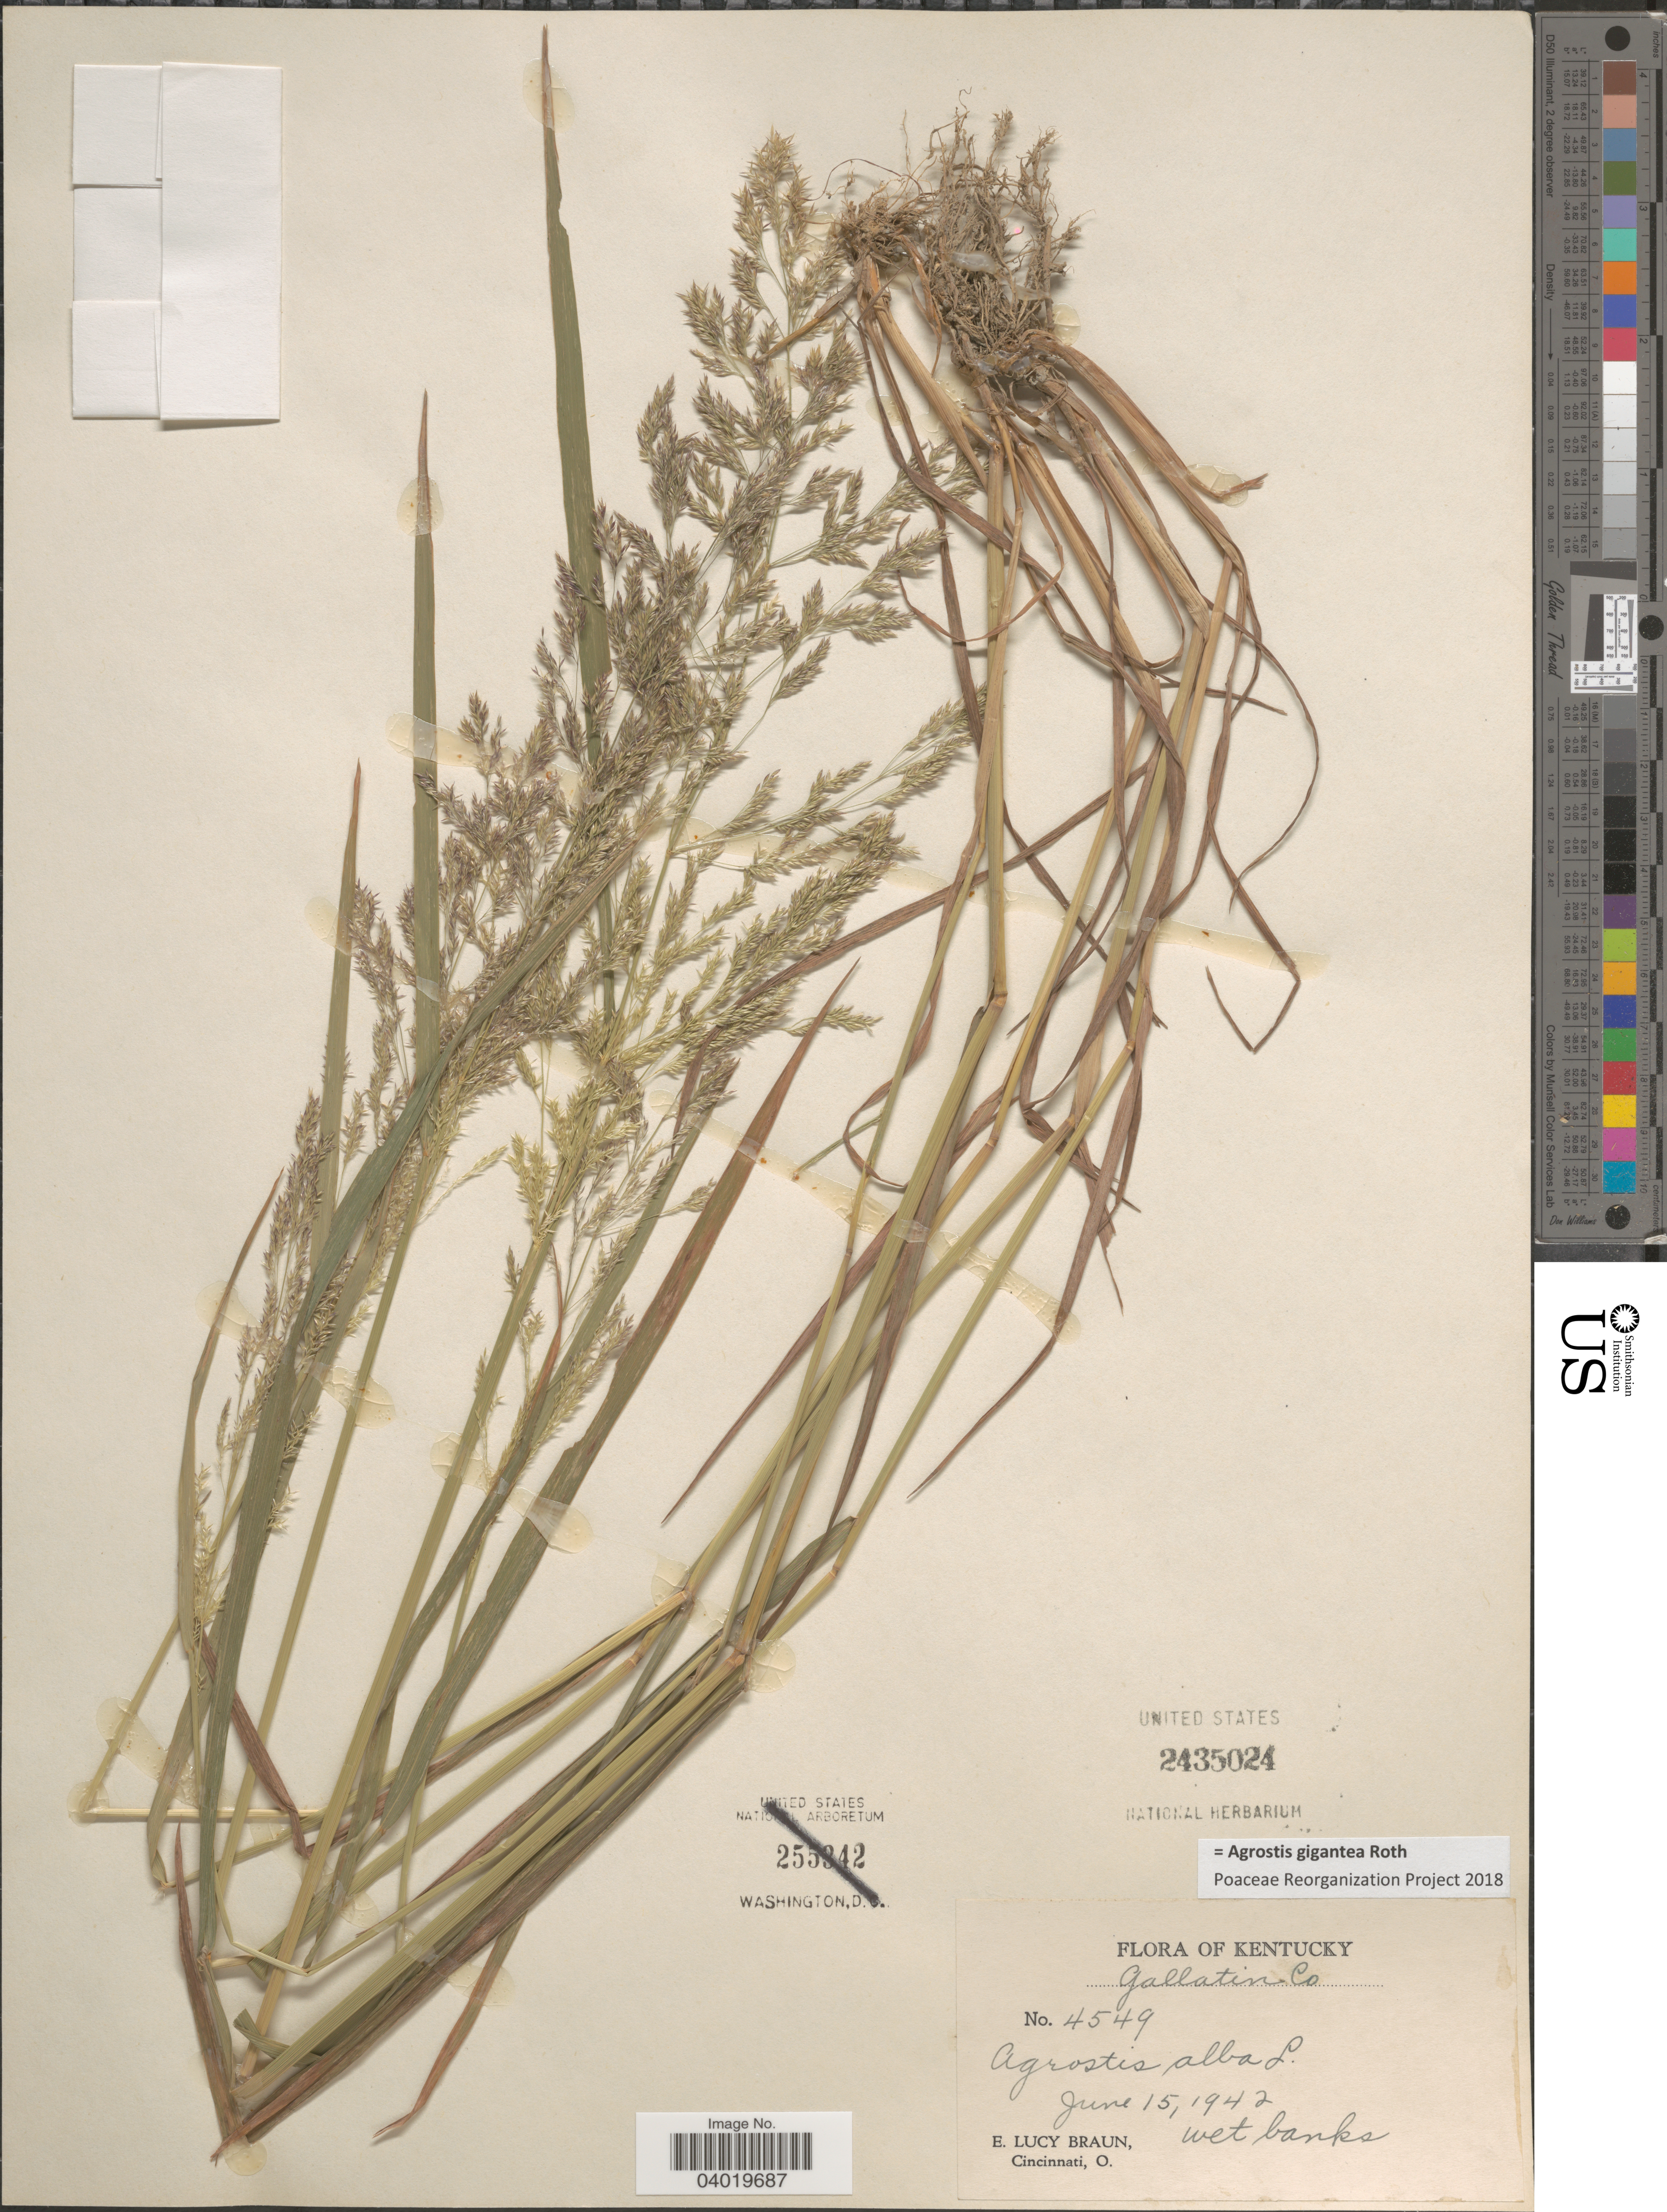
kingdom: Plantae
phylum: Tracheophyta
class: Liliopsida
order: Poales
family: Poaceae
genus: Agrostis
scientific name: Agrostis gigantea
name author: Roth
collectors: E. L. Braun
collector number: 4549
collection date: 1942-06-15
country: United States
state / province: Kentucky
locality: Gallatin Co.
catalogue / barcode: US 2435024